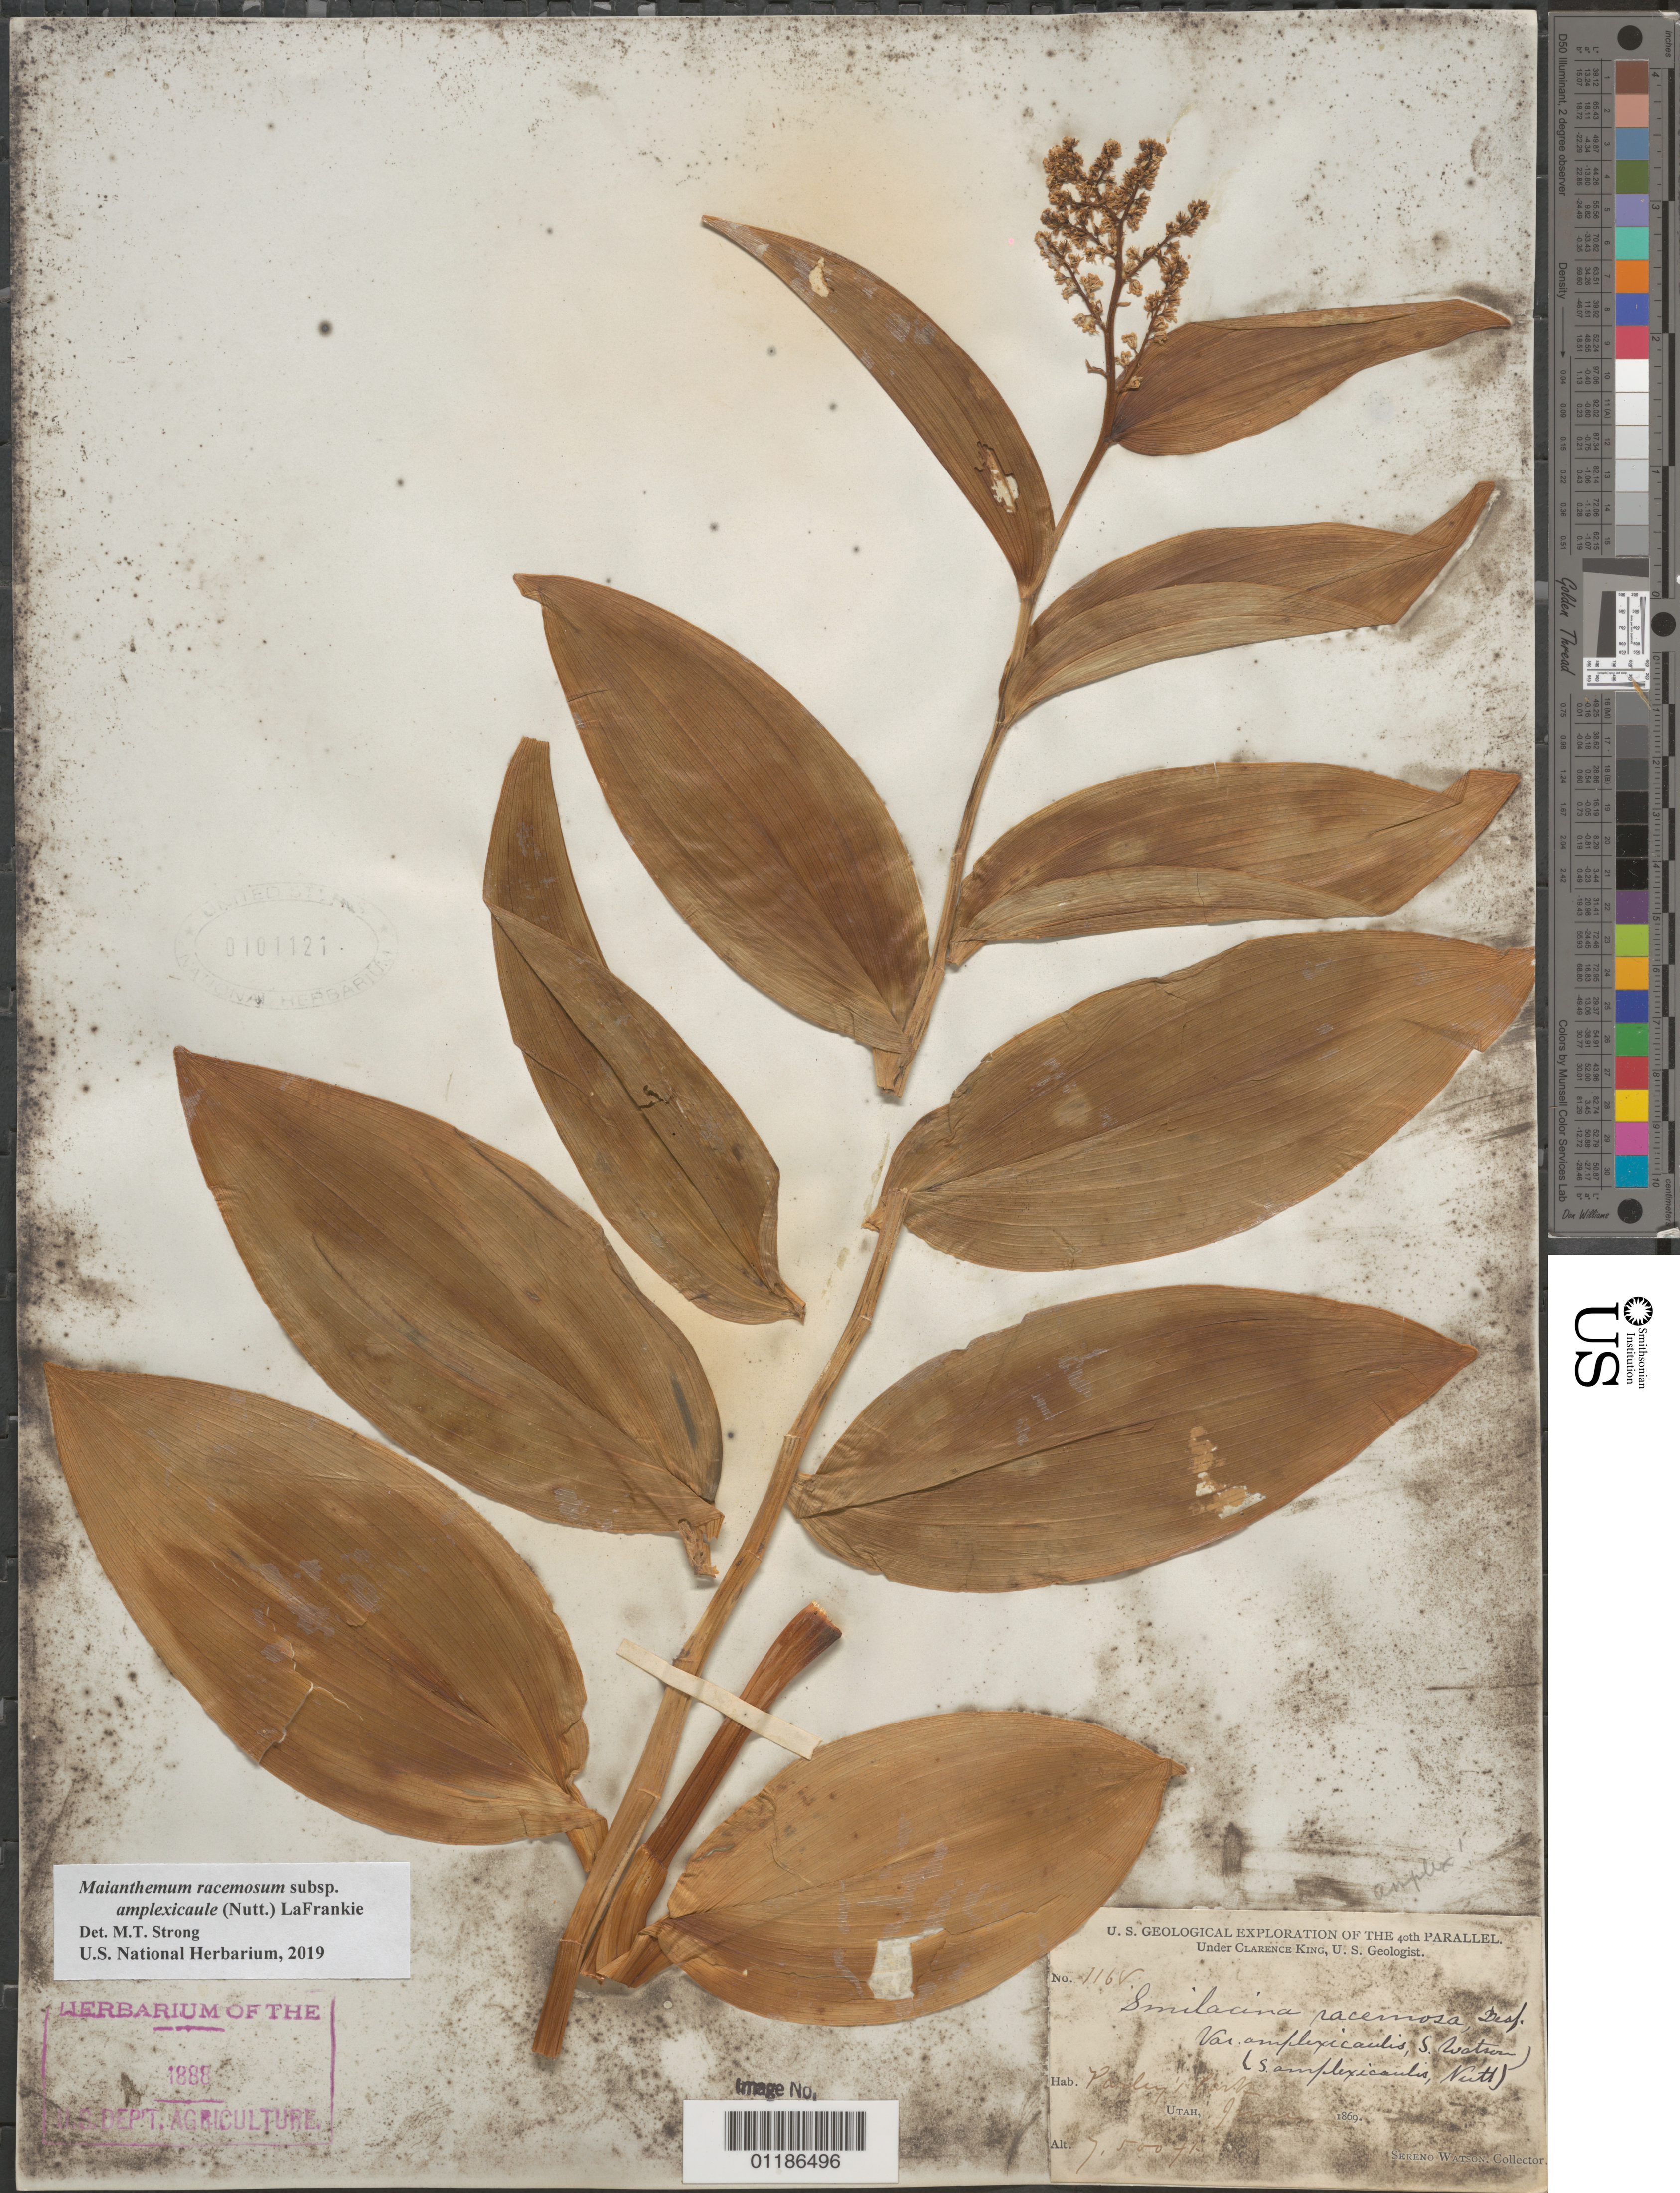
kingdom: Plantae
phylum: Tracheophyta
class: Liliopsida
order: Asparagales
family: Asparagaceae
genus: Maianthemum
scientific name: Maianthemum racemosum subsp. amplexicaule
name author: (Nutt.) LaFrankie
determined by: Strong, M. T., (US), Smithsonian Institution - National Museum of Natural History (UNITED STATES)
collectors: S. Watson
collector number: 1168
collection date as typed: Jun 1869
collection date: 1869-06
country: United States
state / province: Utah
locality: Parley' s Park.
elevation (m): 2286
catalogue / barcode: US 101121